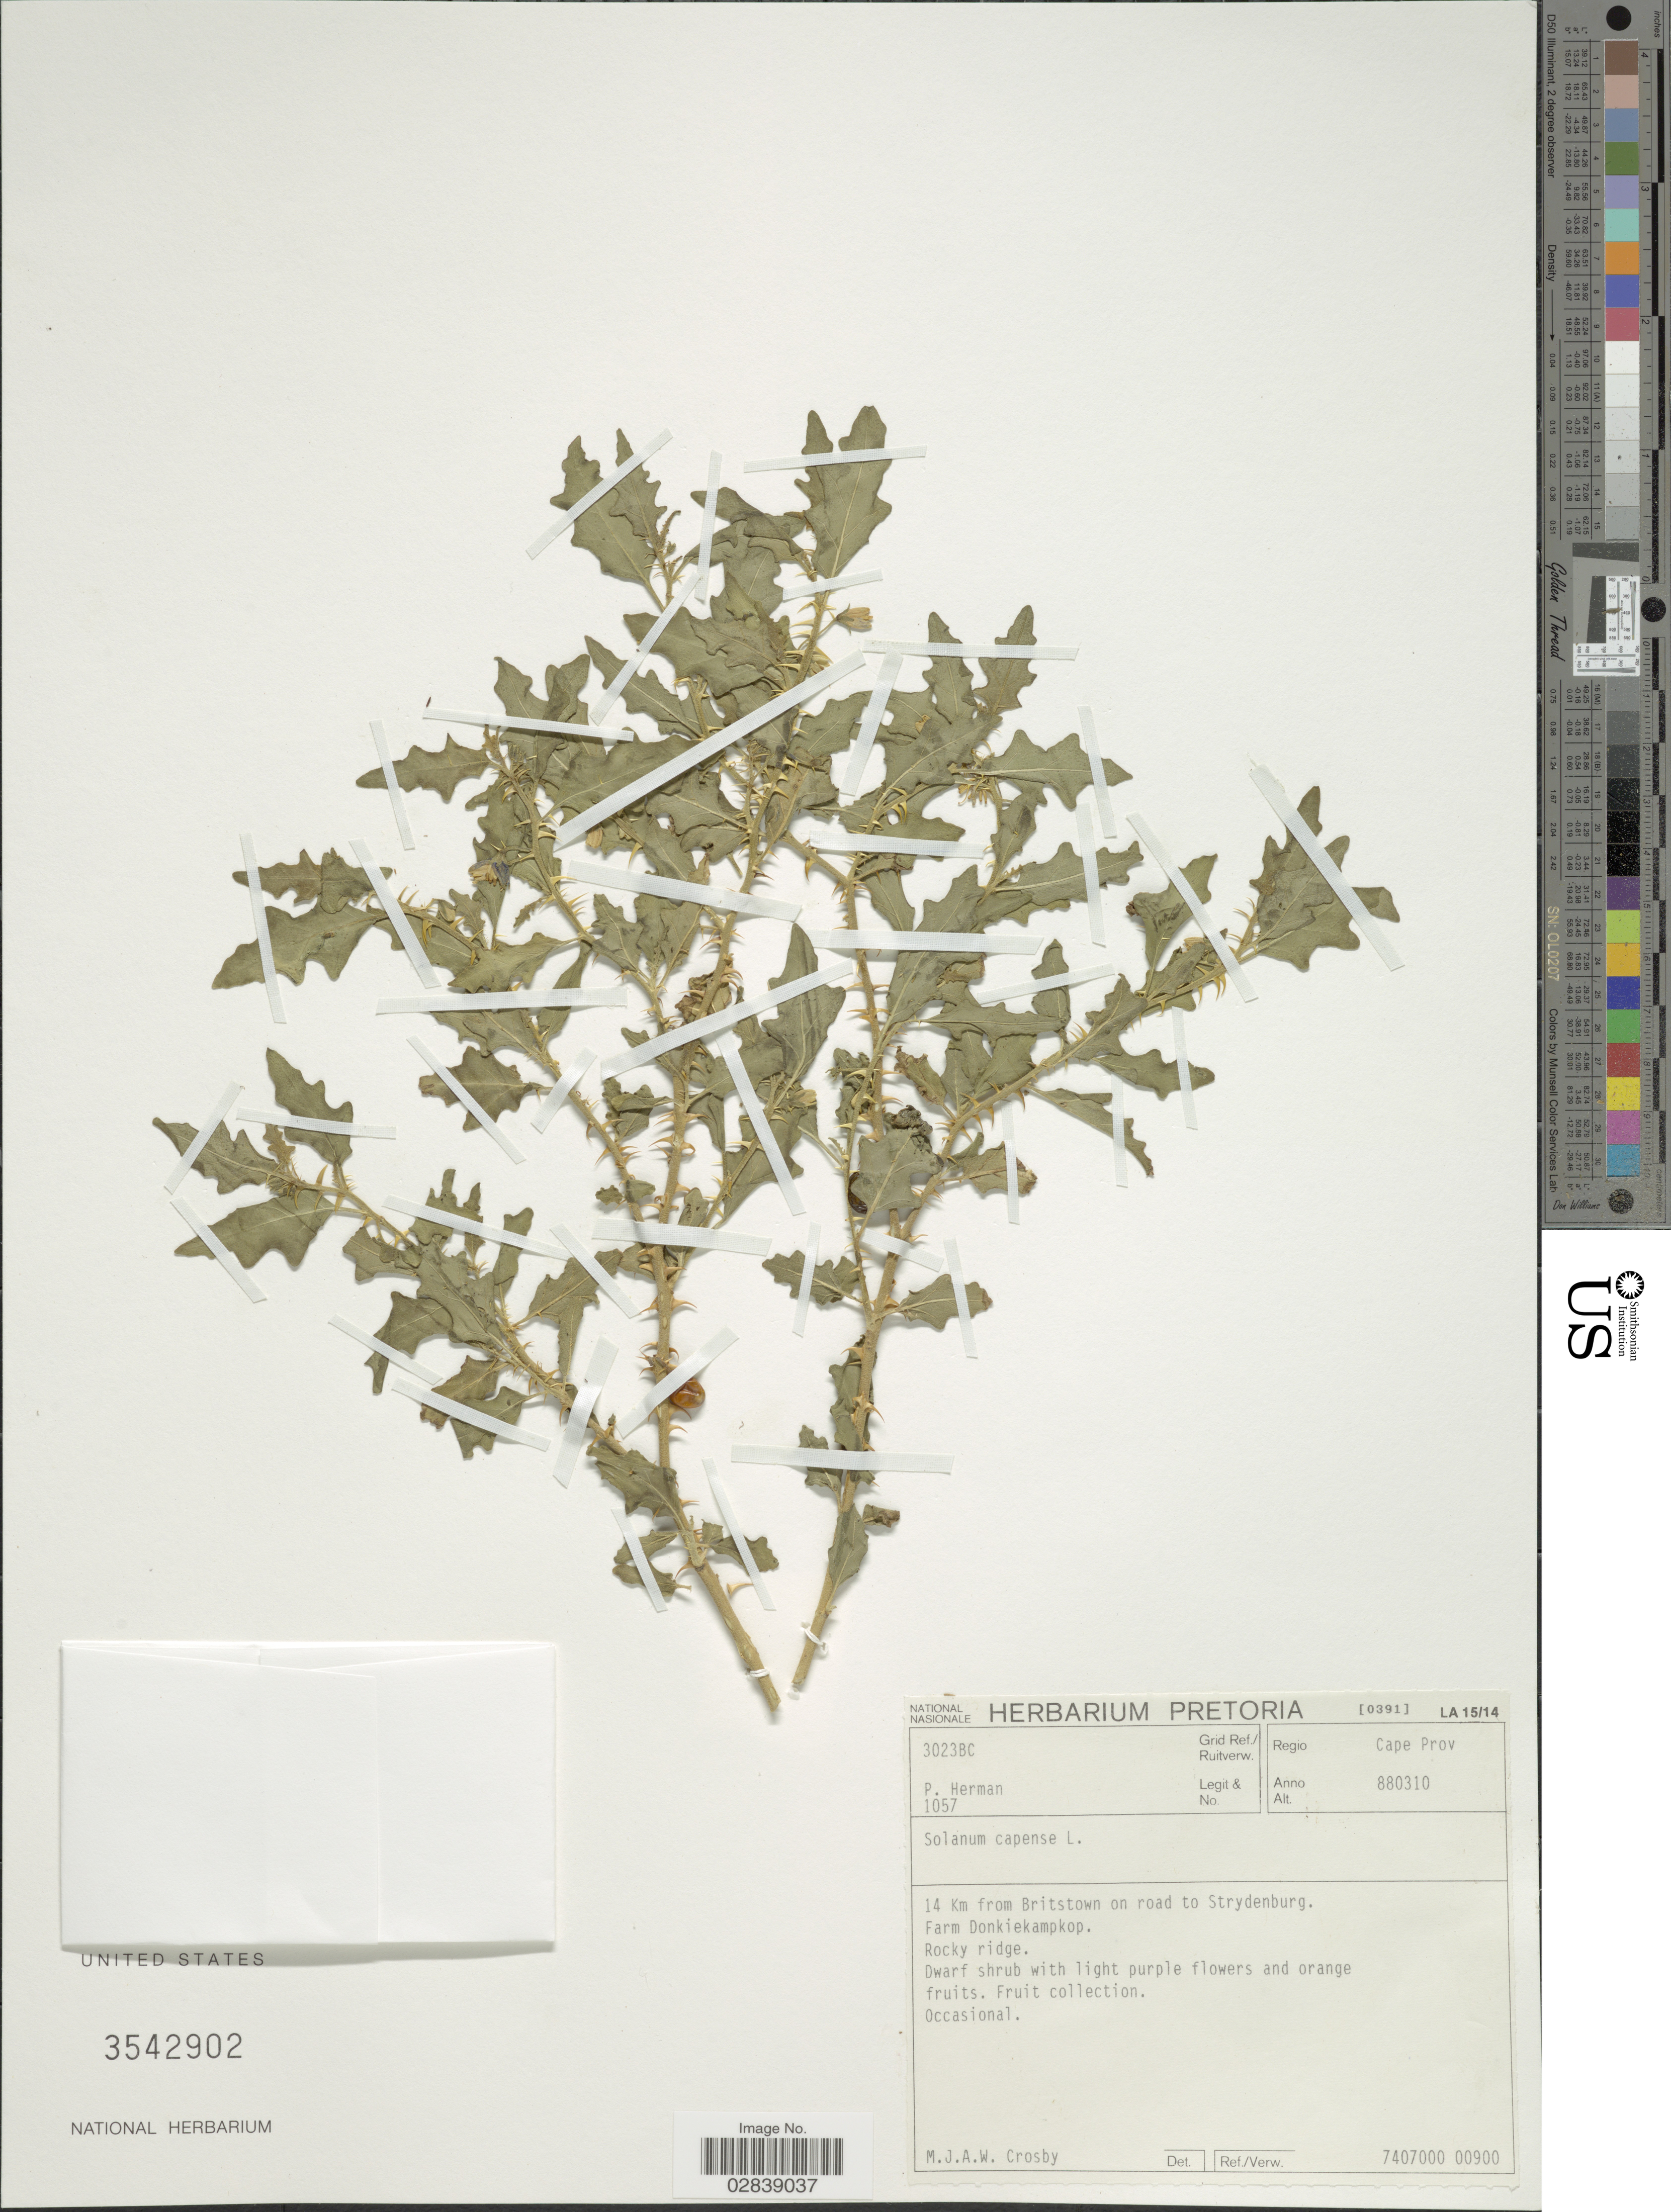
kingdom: Plantae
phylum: Tracheophyta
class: Magnoliopsida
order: Solanales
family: Solanaceae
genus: Solanum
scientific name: Solanum capense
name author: L.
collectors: P. Herman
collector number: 1057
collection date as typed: Transcribed d/m/y: 10/3/88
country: South Africa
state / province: Northern Cape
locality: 3023BC Grid ref., Regio Cape Prov., 14 Km from Britstown on road to Strydenburg. Farm Donkiekampkop.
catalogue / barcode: US 3542902